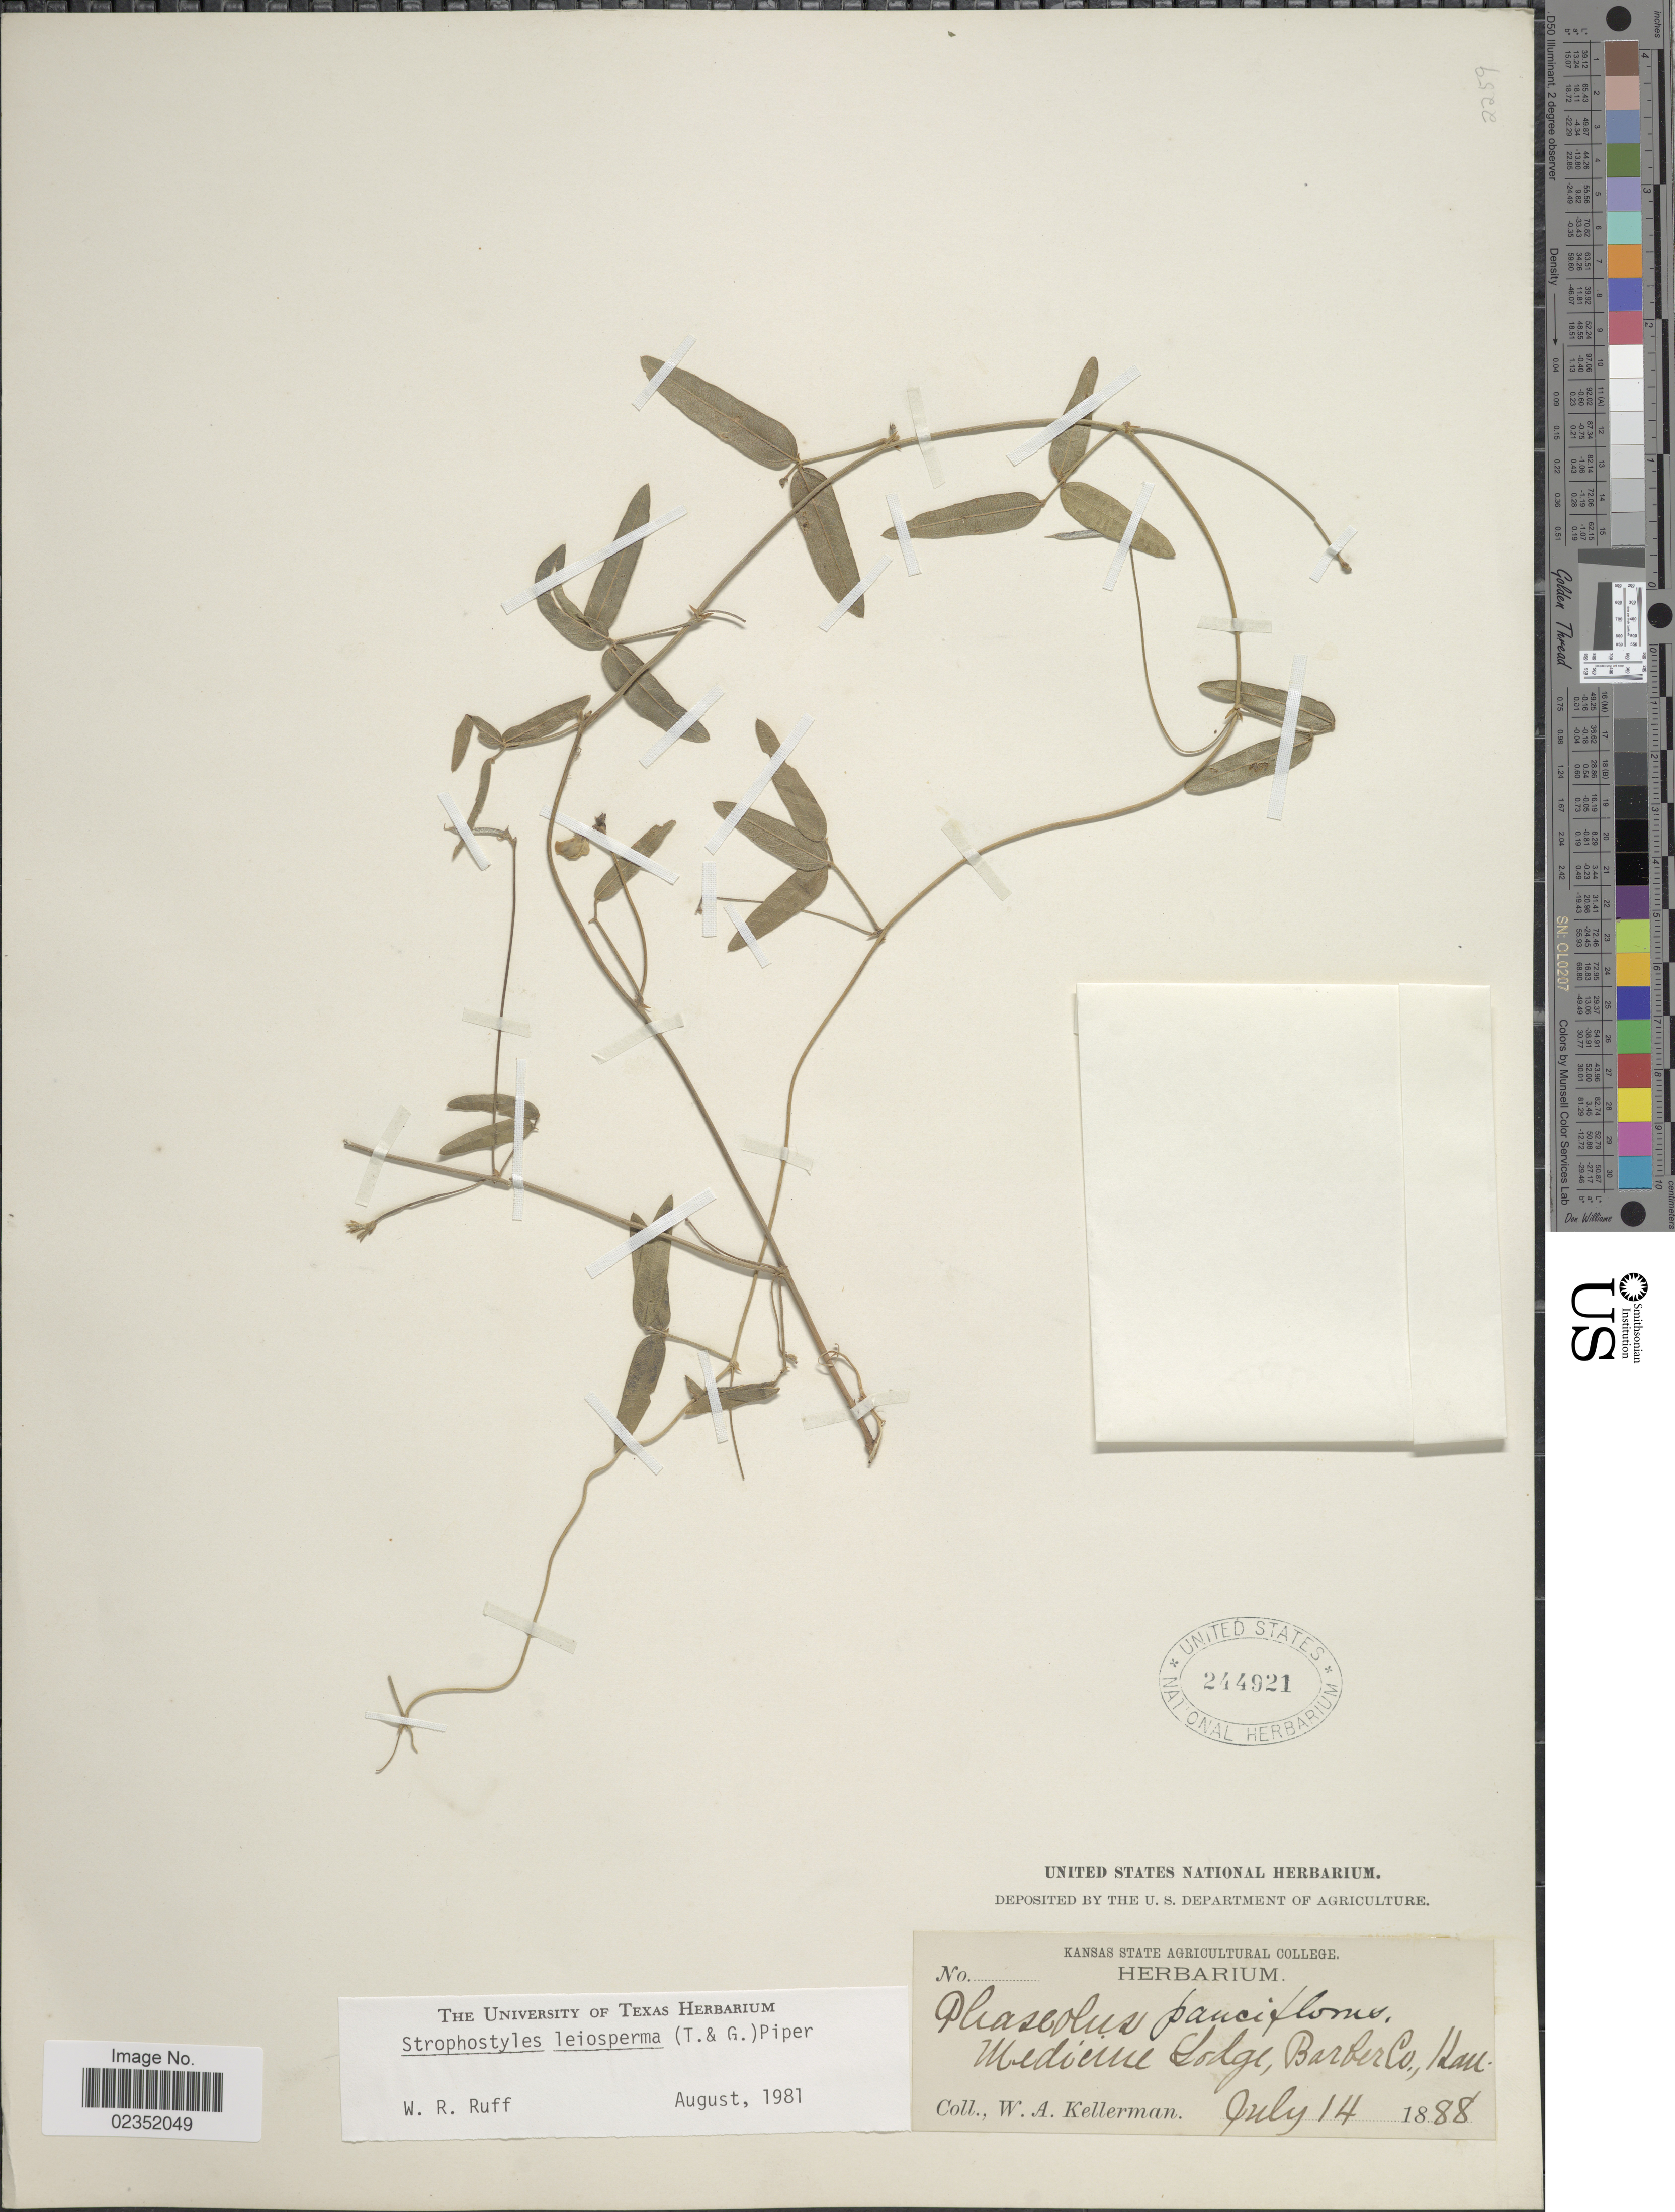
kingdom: Plantae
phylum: Tracheophyta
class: Magnoliopsida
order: Fabales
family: Fabaceae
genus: Strophostyles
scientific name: Strophostyles leiosperma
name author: (Torr. & A. Gray) Piper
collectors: W. Kellerman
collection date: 1888-07-14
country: United States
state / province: Kansas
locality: Medicine Lodge, Barber Co.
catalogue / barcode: US 244921